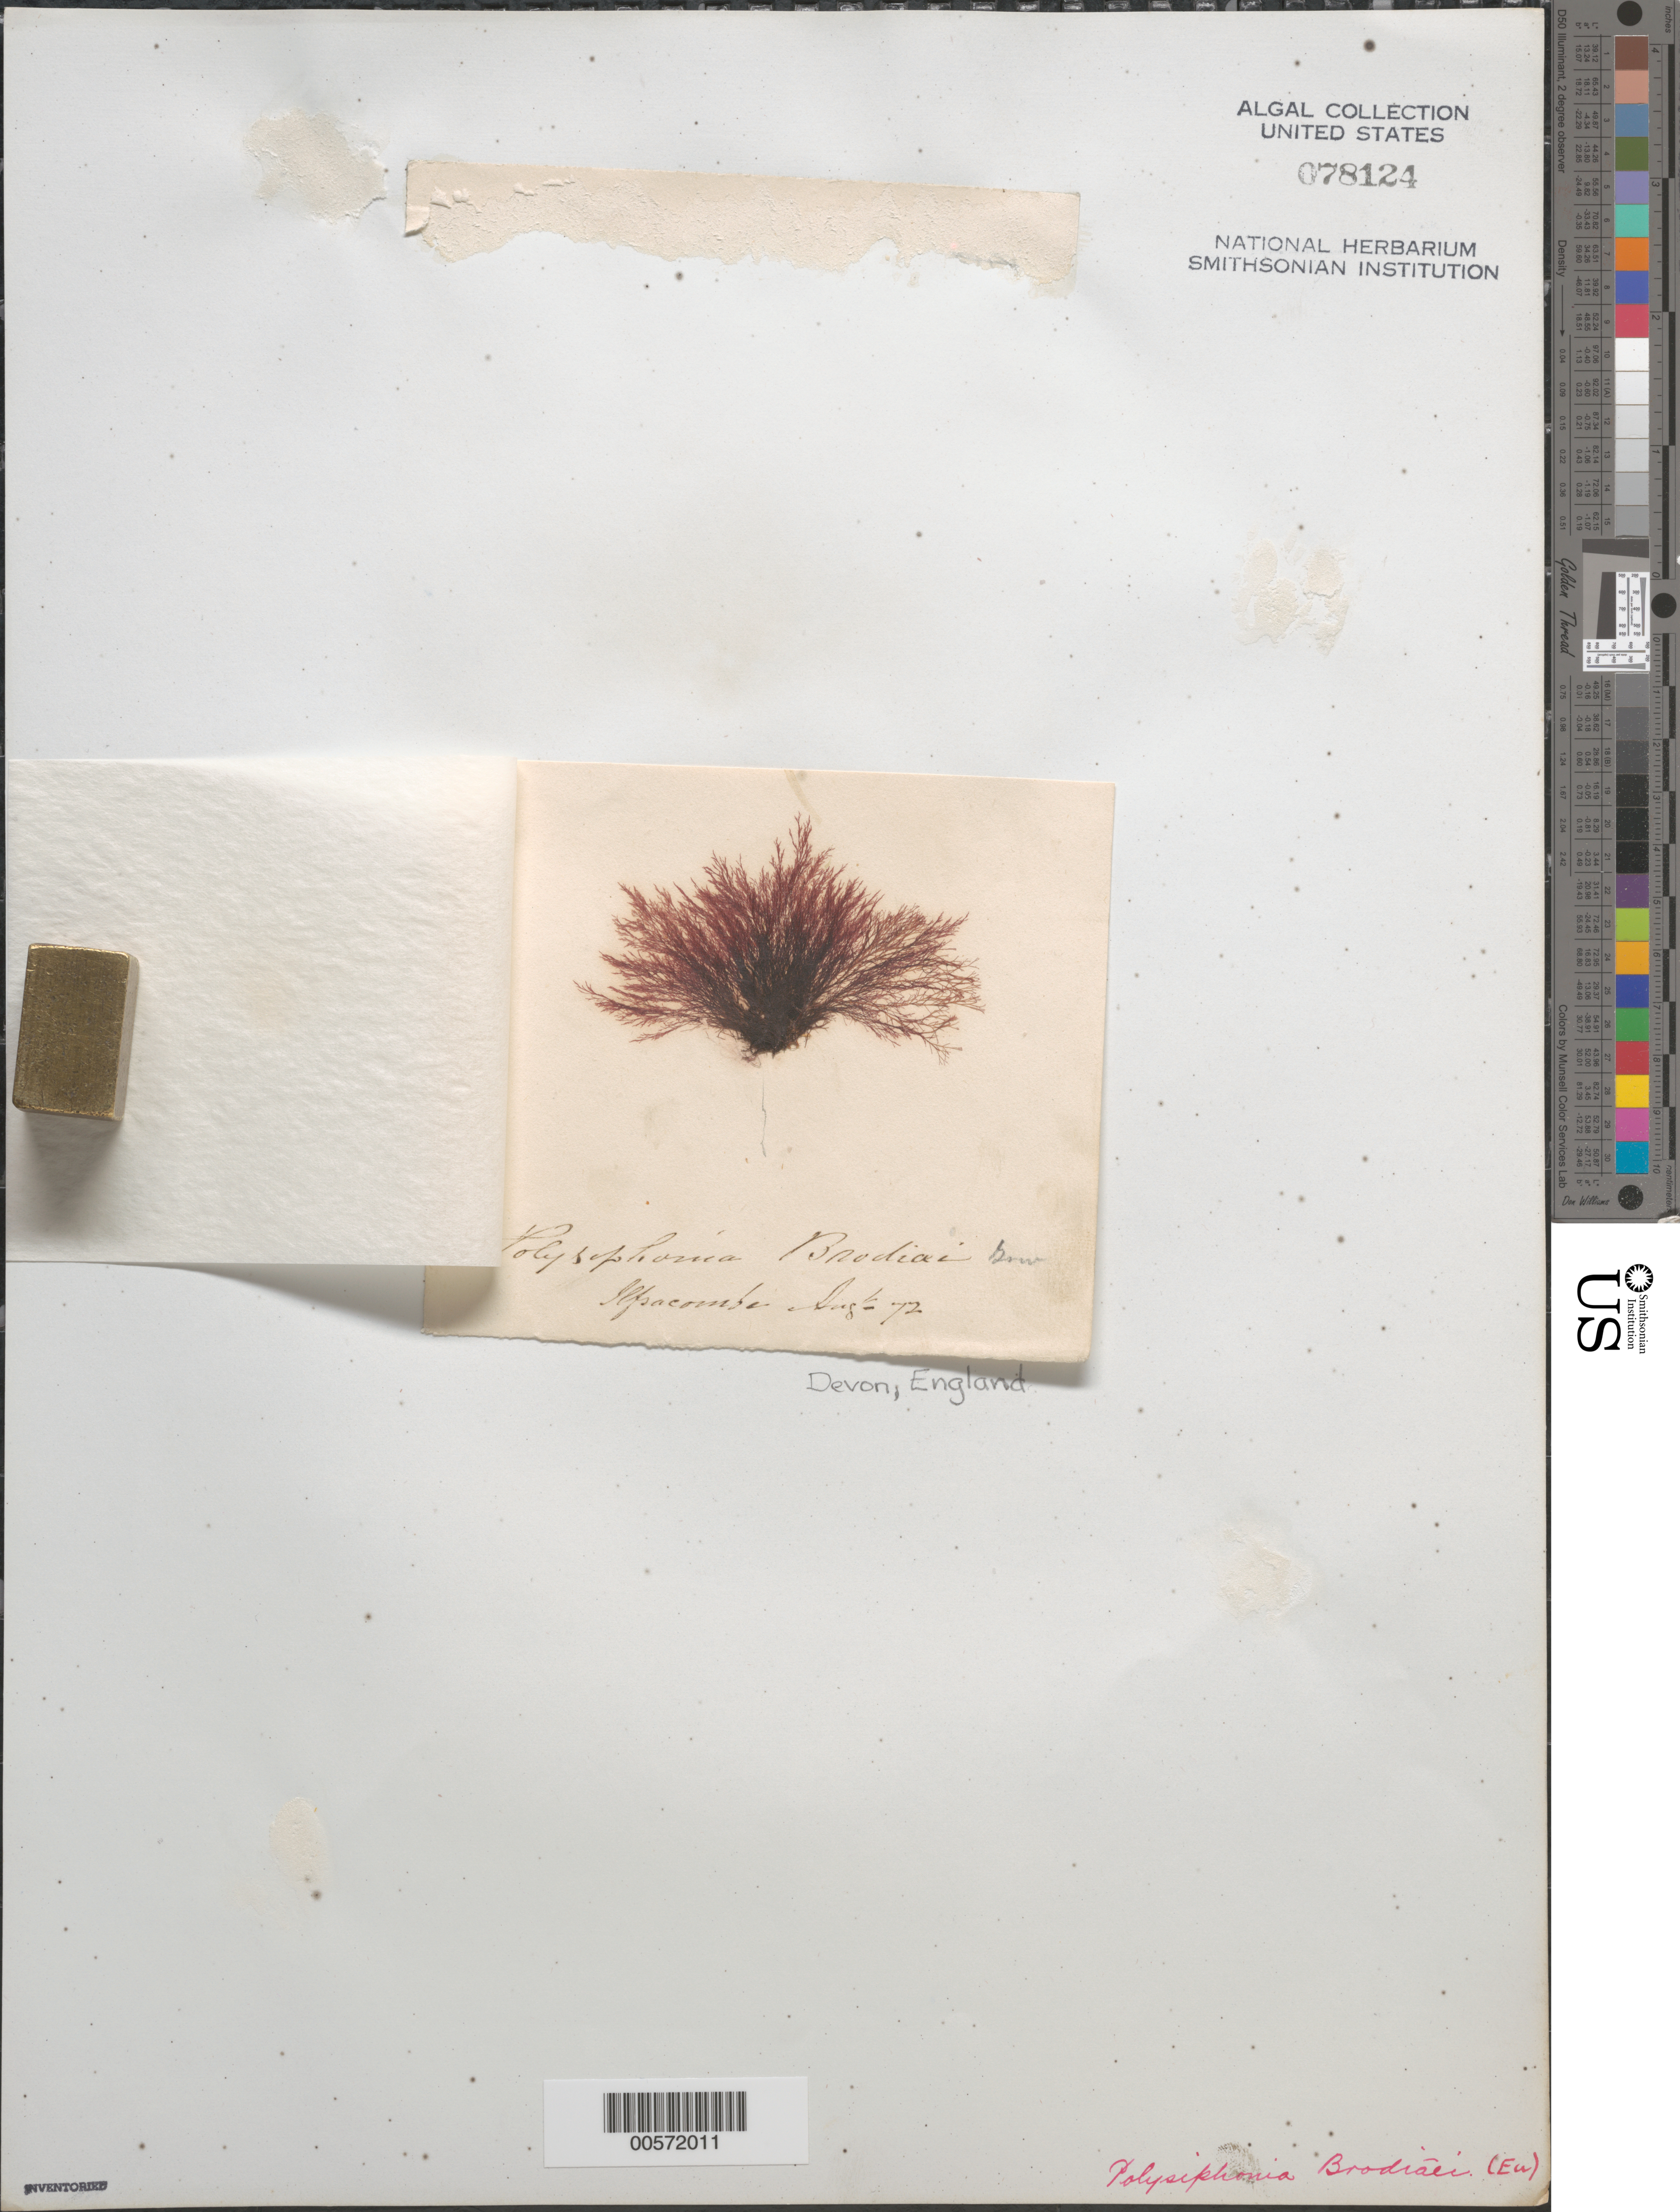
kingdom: Plantae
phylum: Rhodophyta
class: Florideophyceae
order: Ceramiales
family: Rhodomelaceae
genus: Polysiphonia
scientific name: Polysiphonia subulata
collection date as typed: Aug 1872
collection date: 1872-08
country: United Kingdom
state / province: England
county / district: Devon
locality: Ilfracombe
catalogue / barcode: US 78124